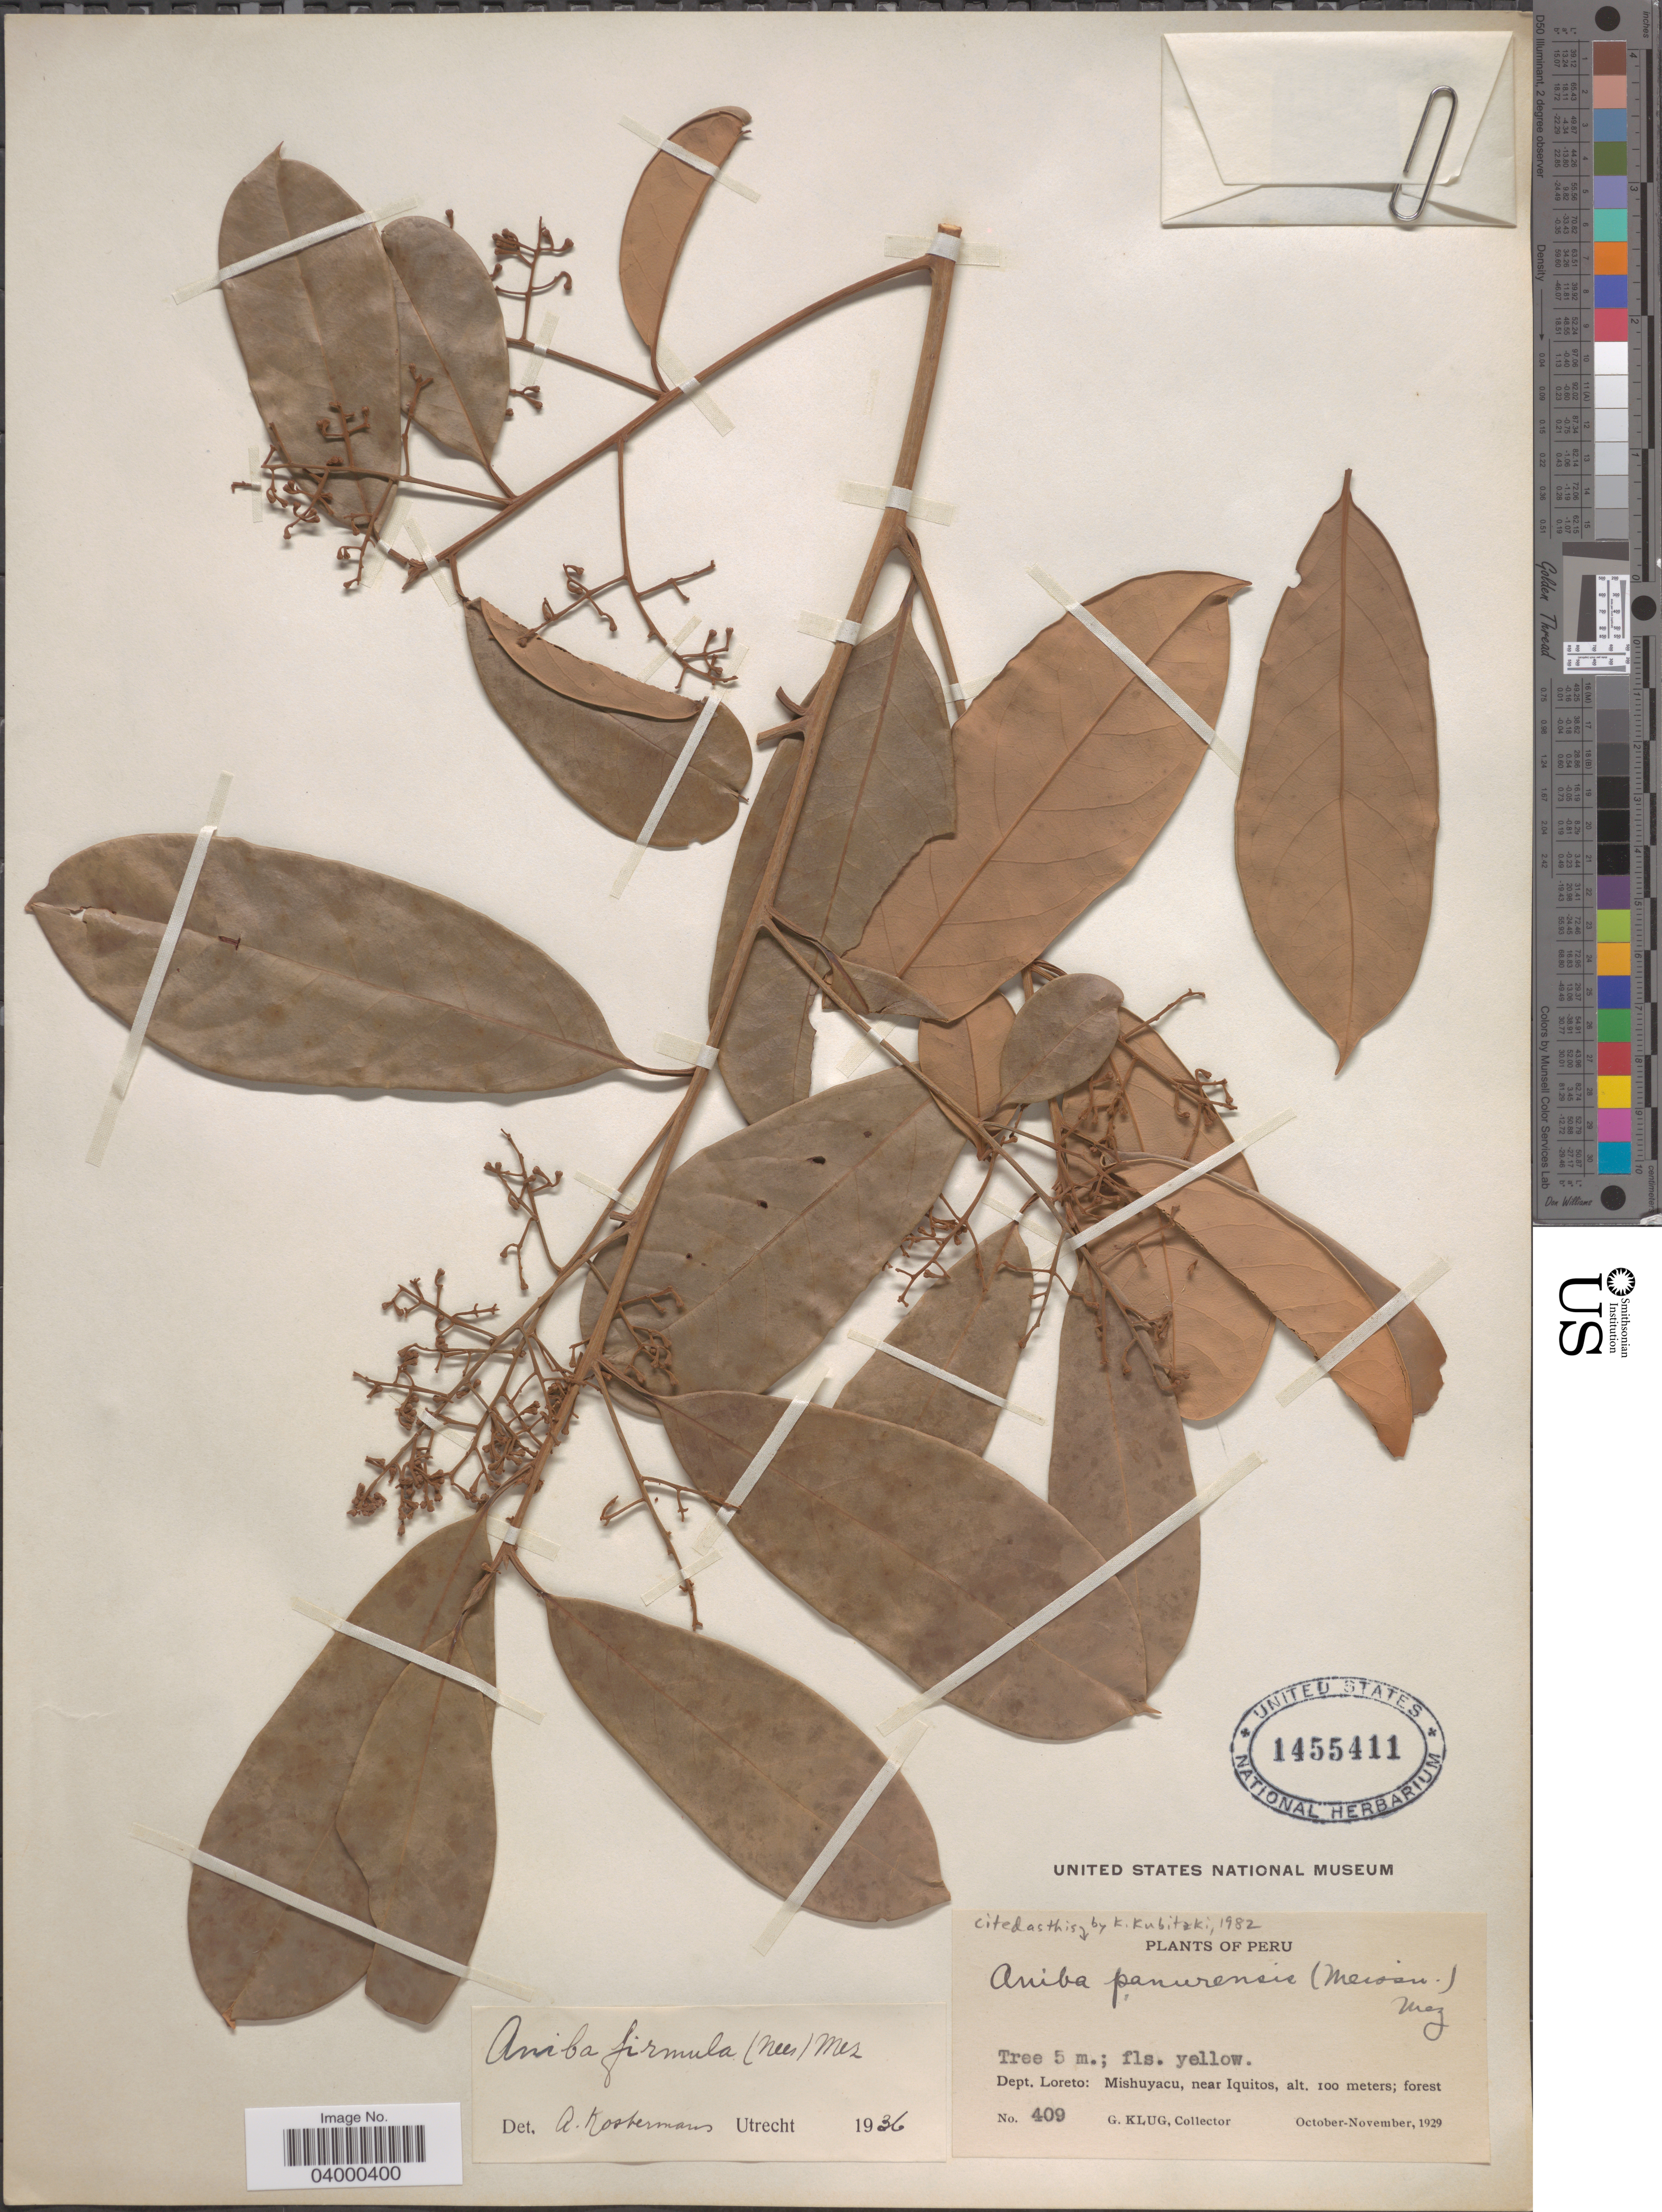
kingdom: Plantae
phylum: Tracheophyta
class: Magnoliopsida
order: Laurales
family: Lauraceae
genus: Aniba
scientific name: Aniba panurensis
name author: (Meisn.) Mez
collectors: G. Klug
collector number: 409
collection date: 1929-10/1929-11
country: Peru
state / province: Loreto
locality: Dept. Loreto: Mishuyacu, near Iquitos.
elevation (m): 100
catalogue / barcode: US 1455411